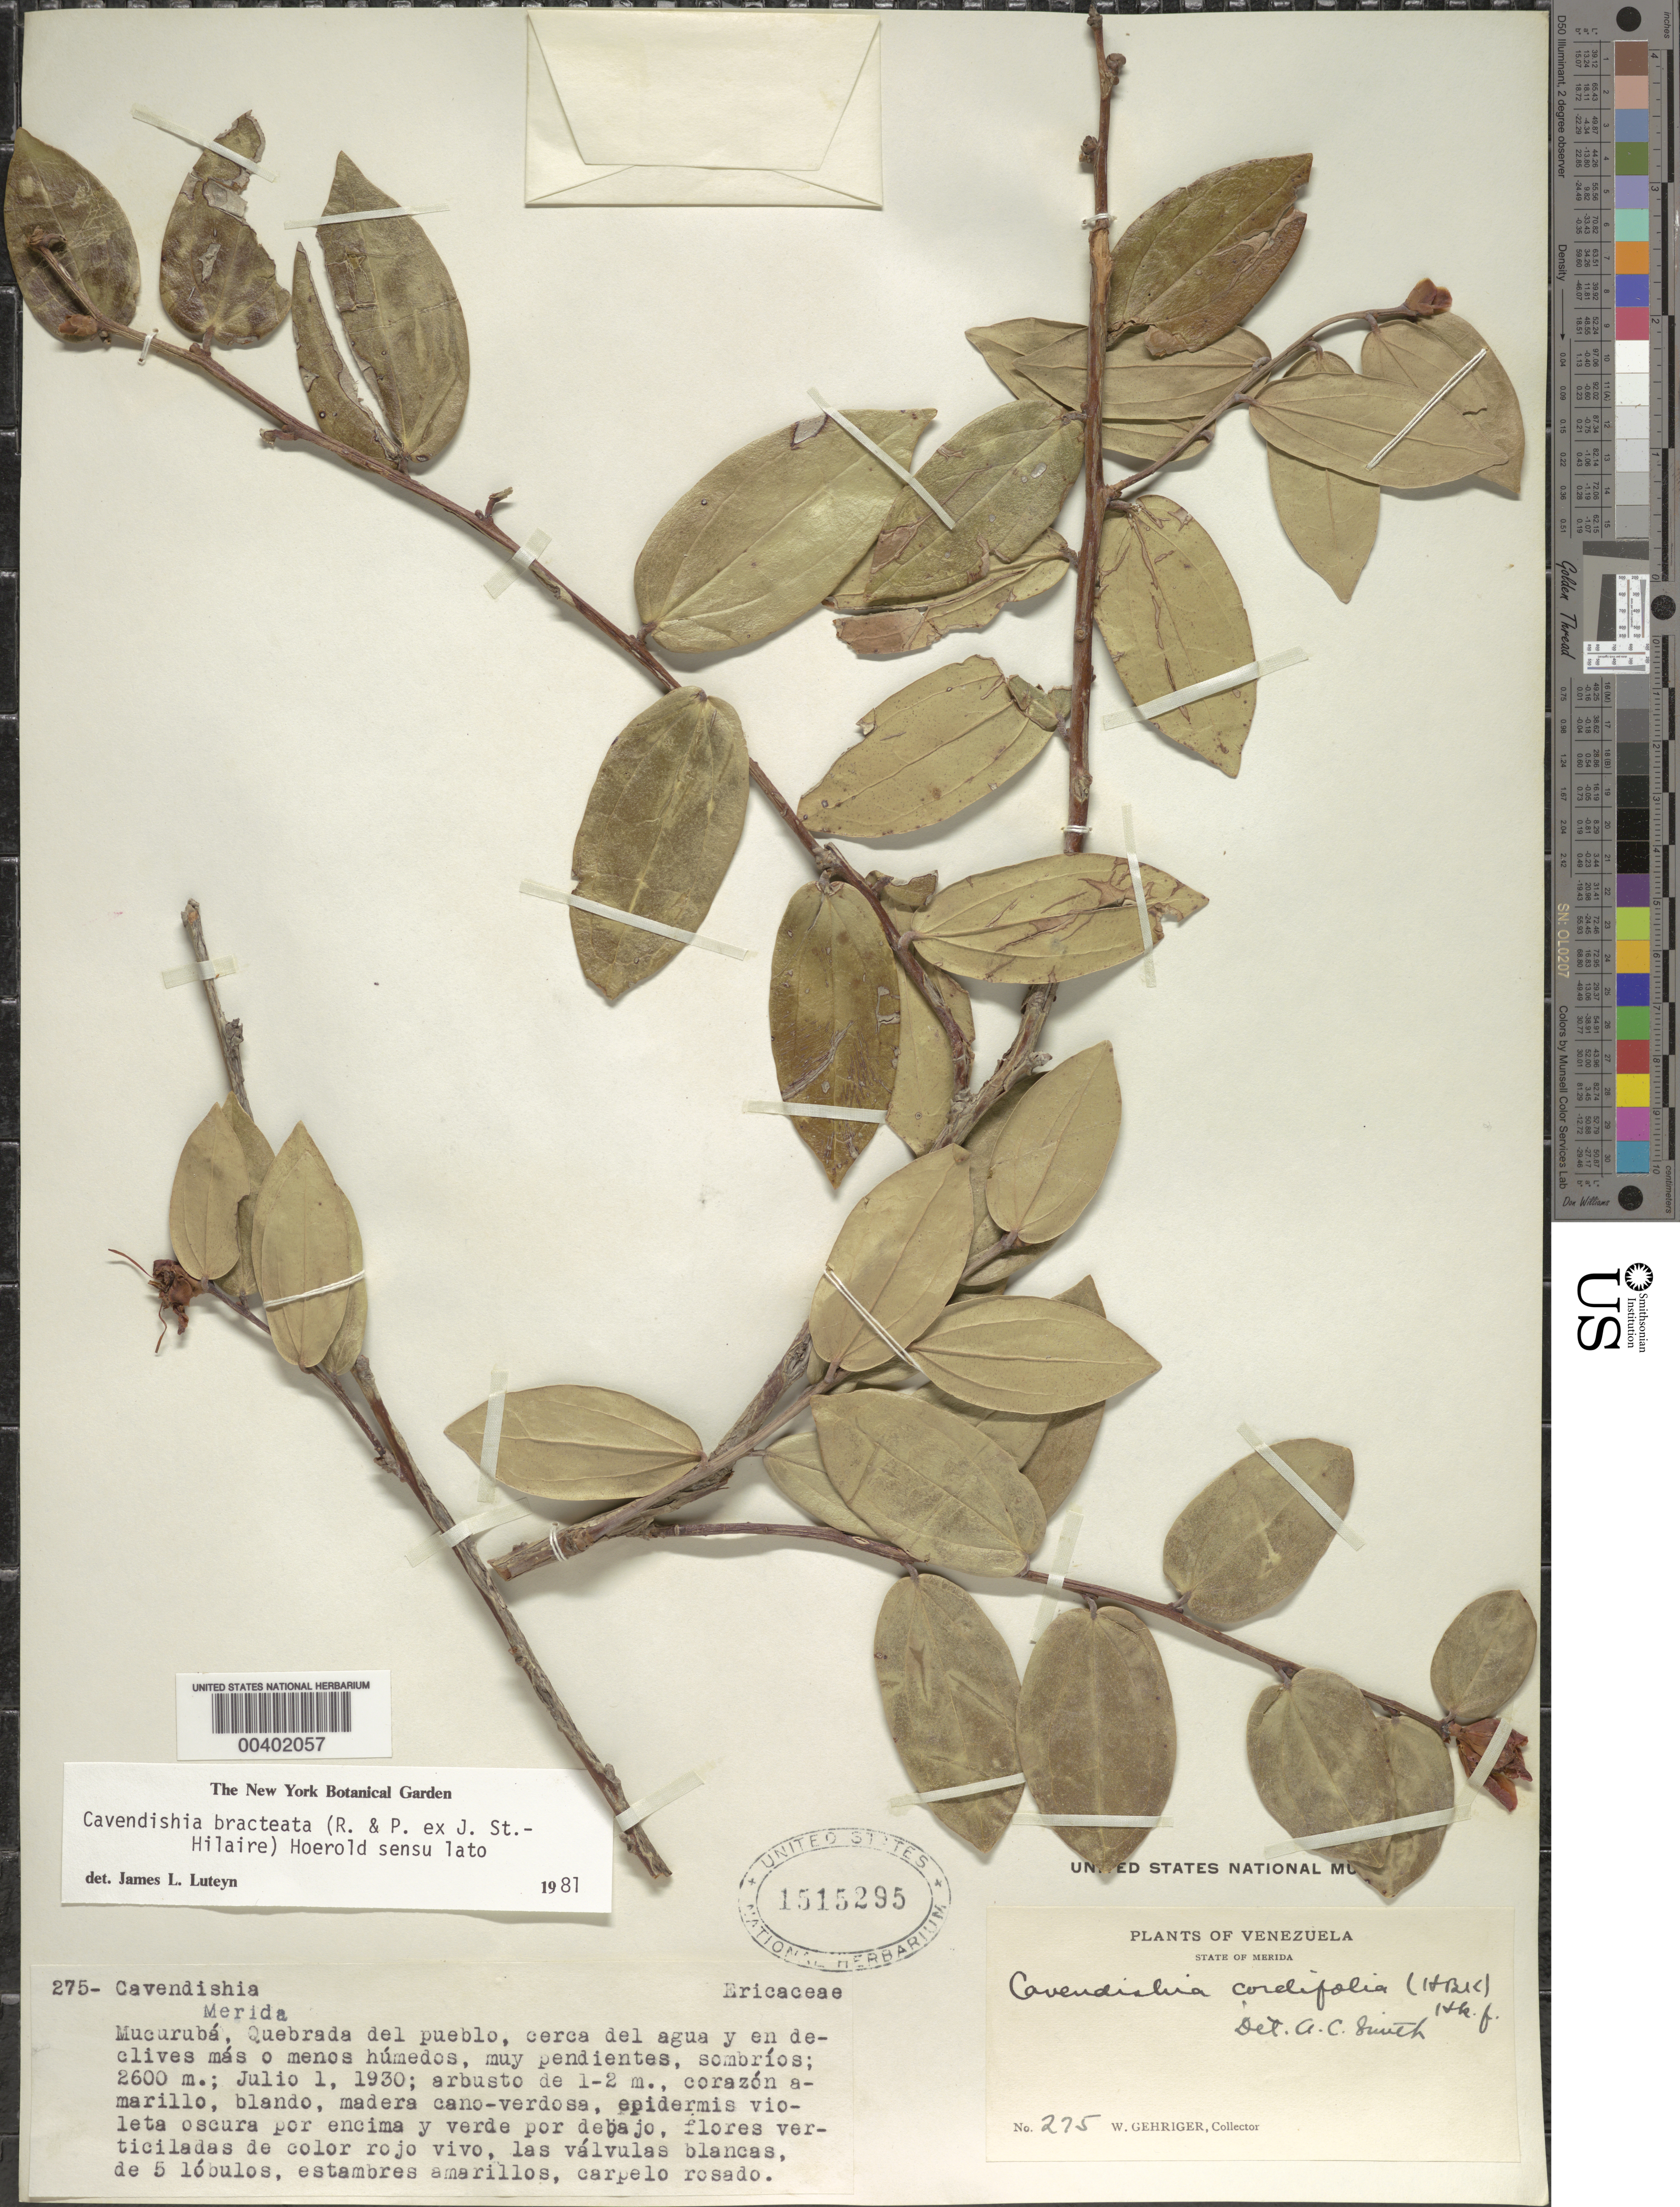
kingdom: Plantae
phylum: Tracheophyta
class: Magnoliopsida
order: Ericales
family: Ericaceae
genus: Cavendishia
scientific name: Cavendishia bracteata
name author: (Ruiz & Pav. ex J. St.-Hil.) Hoerold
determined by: Luteyn, J. L.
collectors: W. Gehriger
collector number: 275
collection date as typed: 01 Jul 1930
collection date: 1930-07-01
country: Venezuela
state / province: Mérida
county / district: Rangel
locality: Mucurubá Mucuruba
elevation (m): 2600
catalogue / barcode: US 1515295